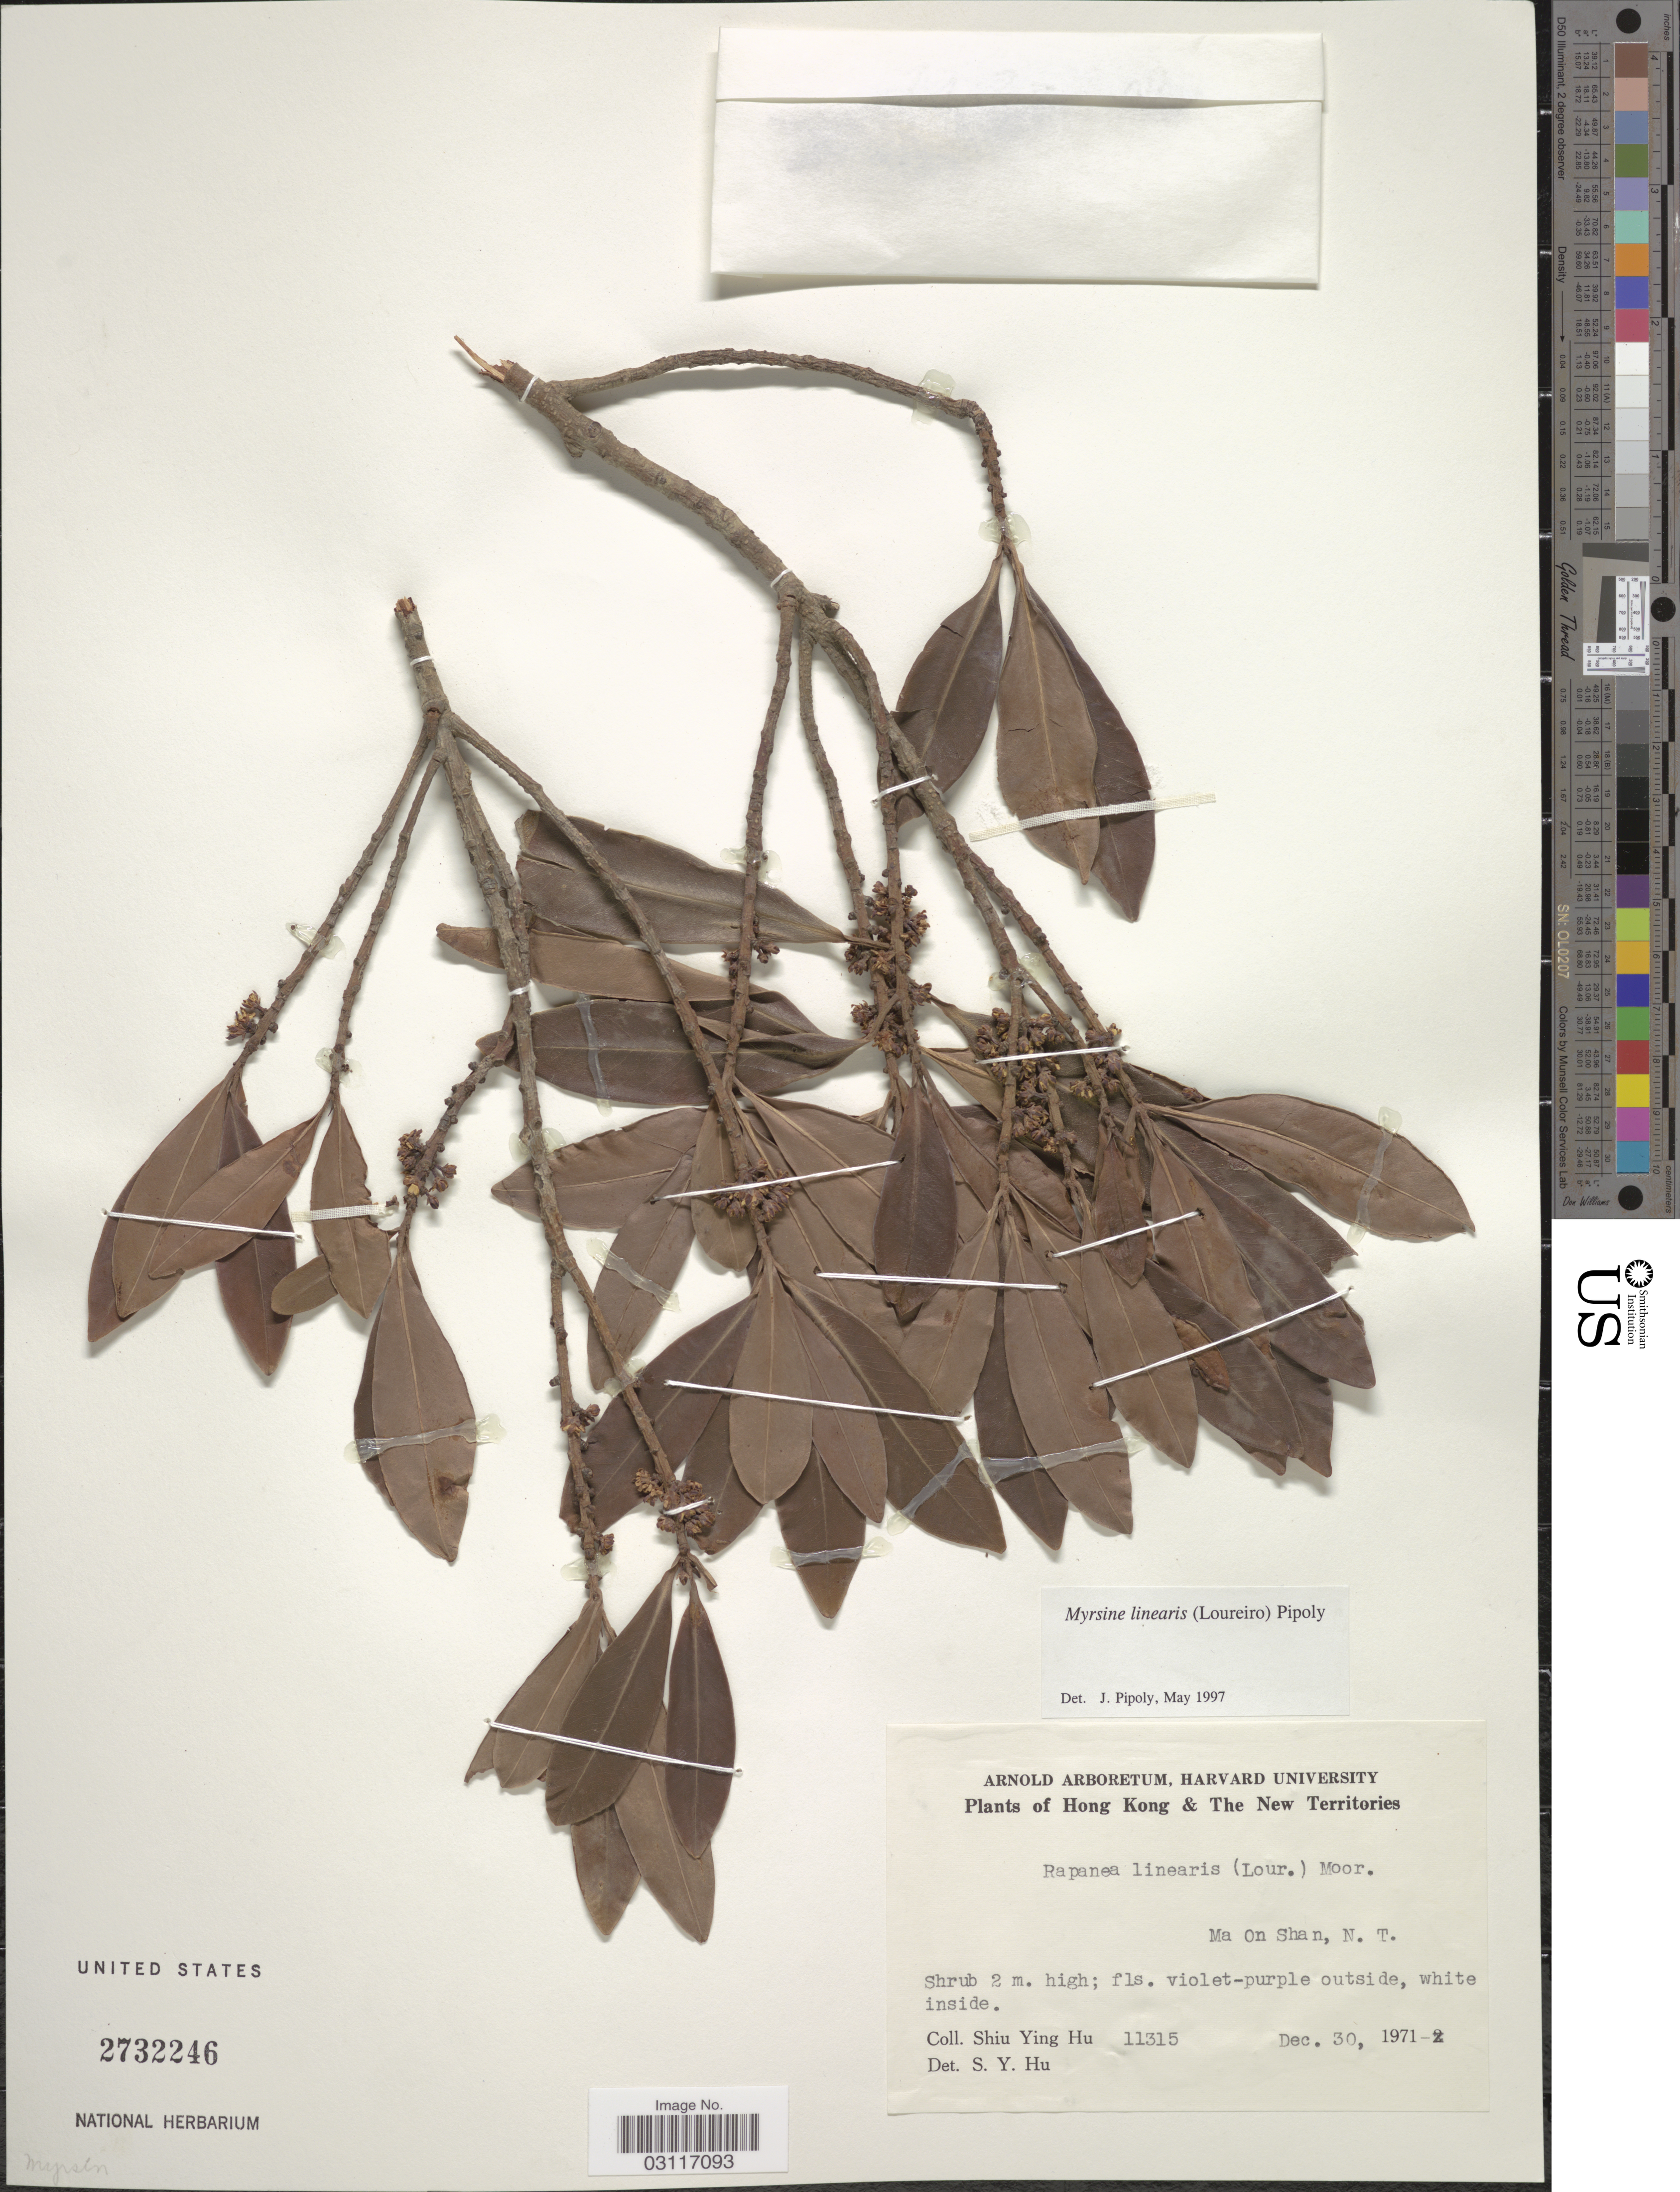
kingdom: Plantae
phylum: Tracheophyta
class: Magnoliopsida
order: Ericales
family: Primulaceae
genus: Myrsine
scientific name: Myrsine linearis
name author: (Lour.) Poir.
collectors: S. Y. Hu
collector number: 11315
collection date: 1971-12-30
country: China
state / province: Hong Kong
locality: Hong Kong & The New Territories. Ma On Shan, N.T.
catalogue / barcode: US 2732246